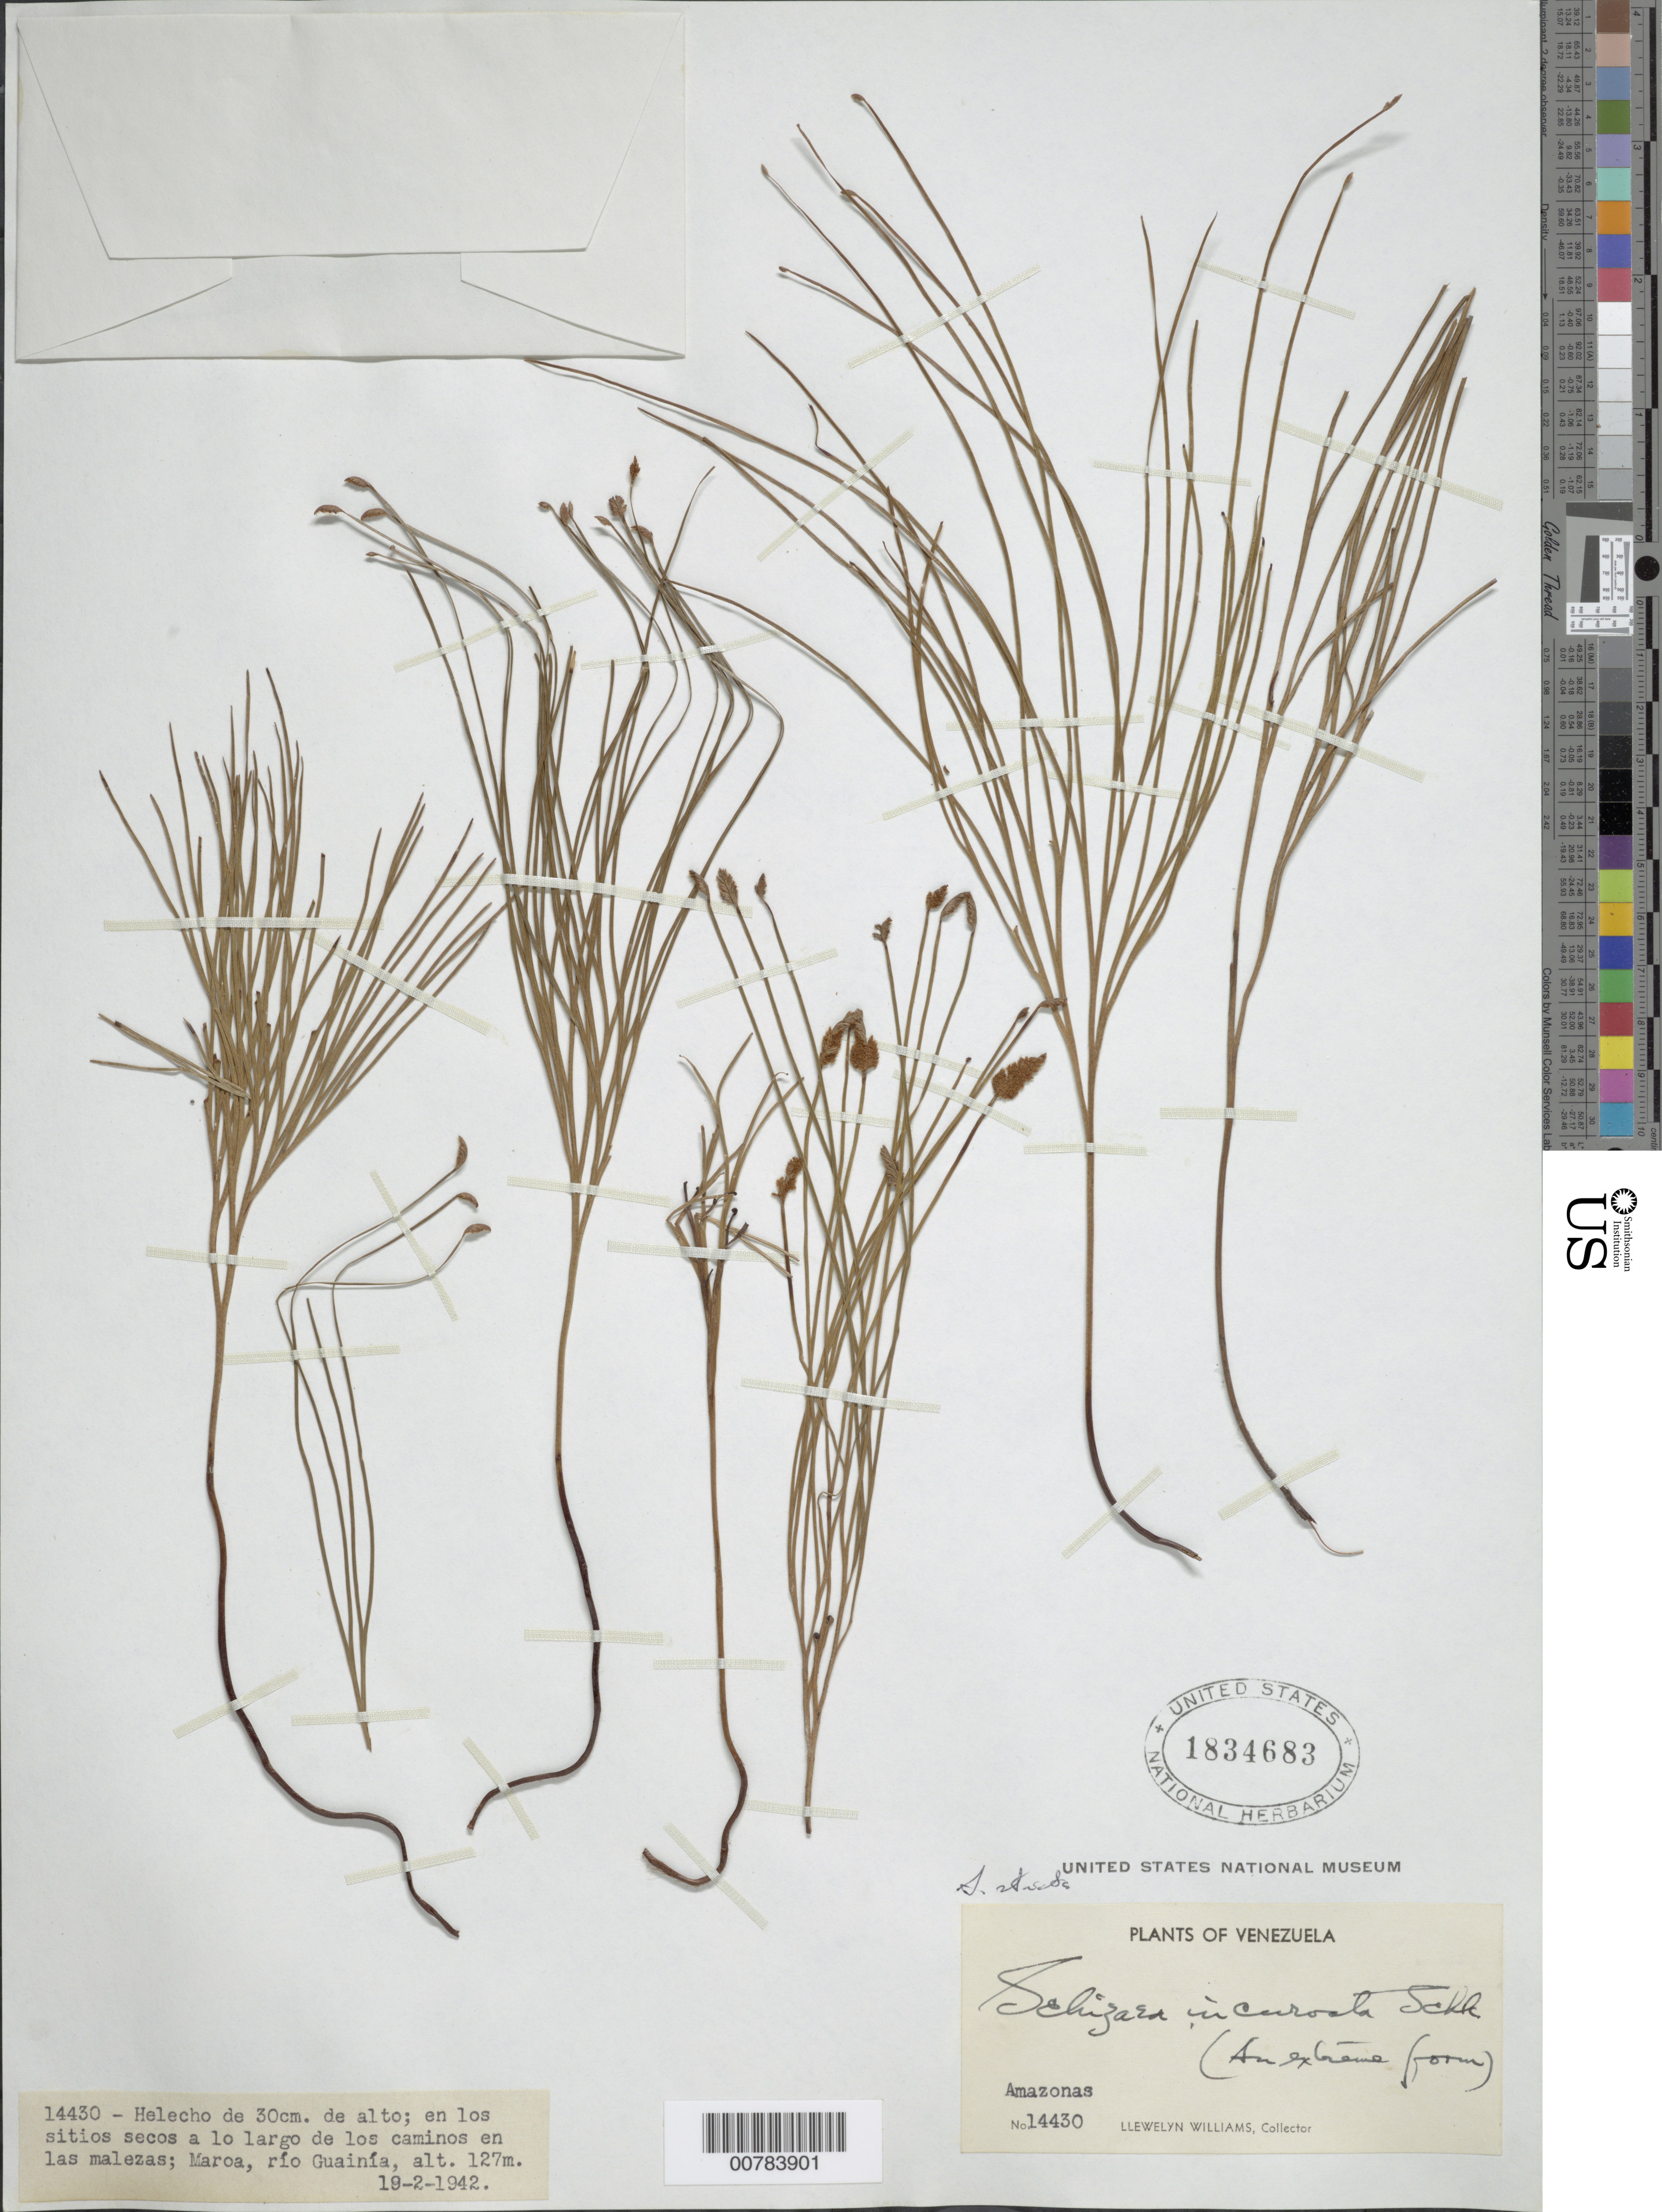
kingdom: Plantae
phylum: Tracheophyta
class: Polypodiopsida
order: Schizaeales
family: Schizaeaceae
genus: Schizaea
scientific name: Schizaea stricta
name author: Lellinger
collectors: Ll. Williams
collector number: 14430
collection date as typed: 19-Feb-42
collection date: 1942-02-19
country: Venezuela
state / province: Amazonas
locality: Maroa, Río Guainía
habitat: Sitios secos a lo largo de los caminos en las malezas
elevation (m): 127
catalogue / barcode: US 1834683